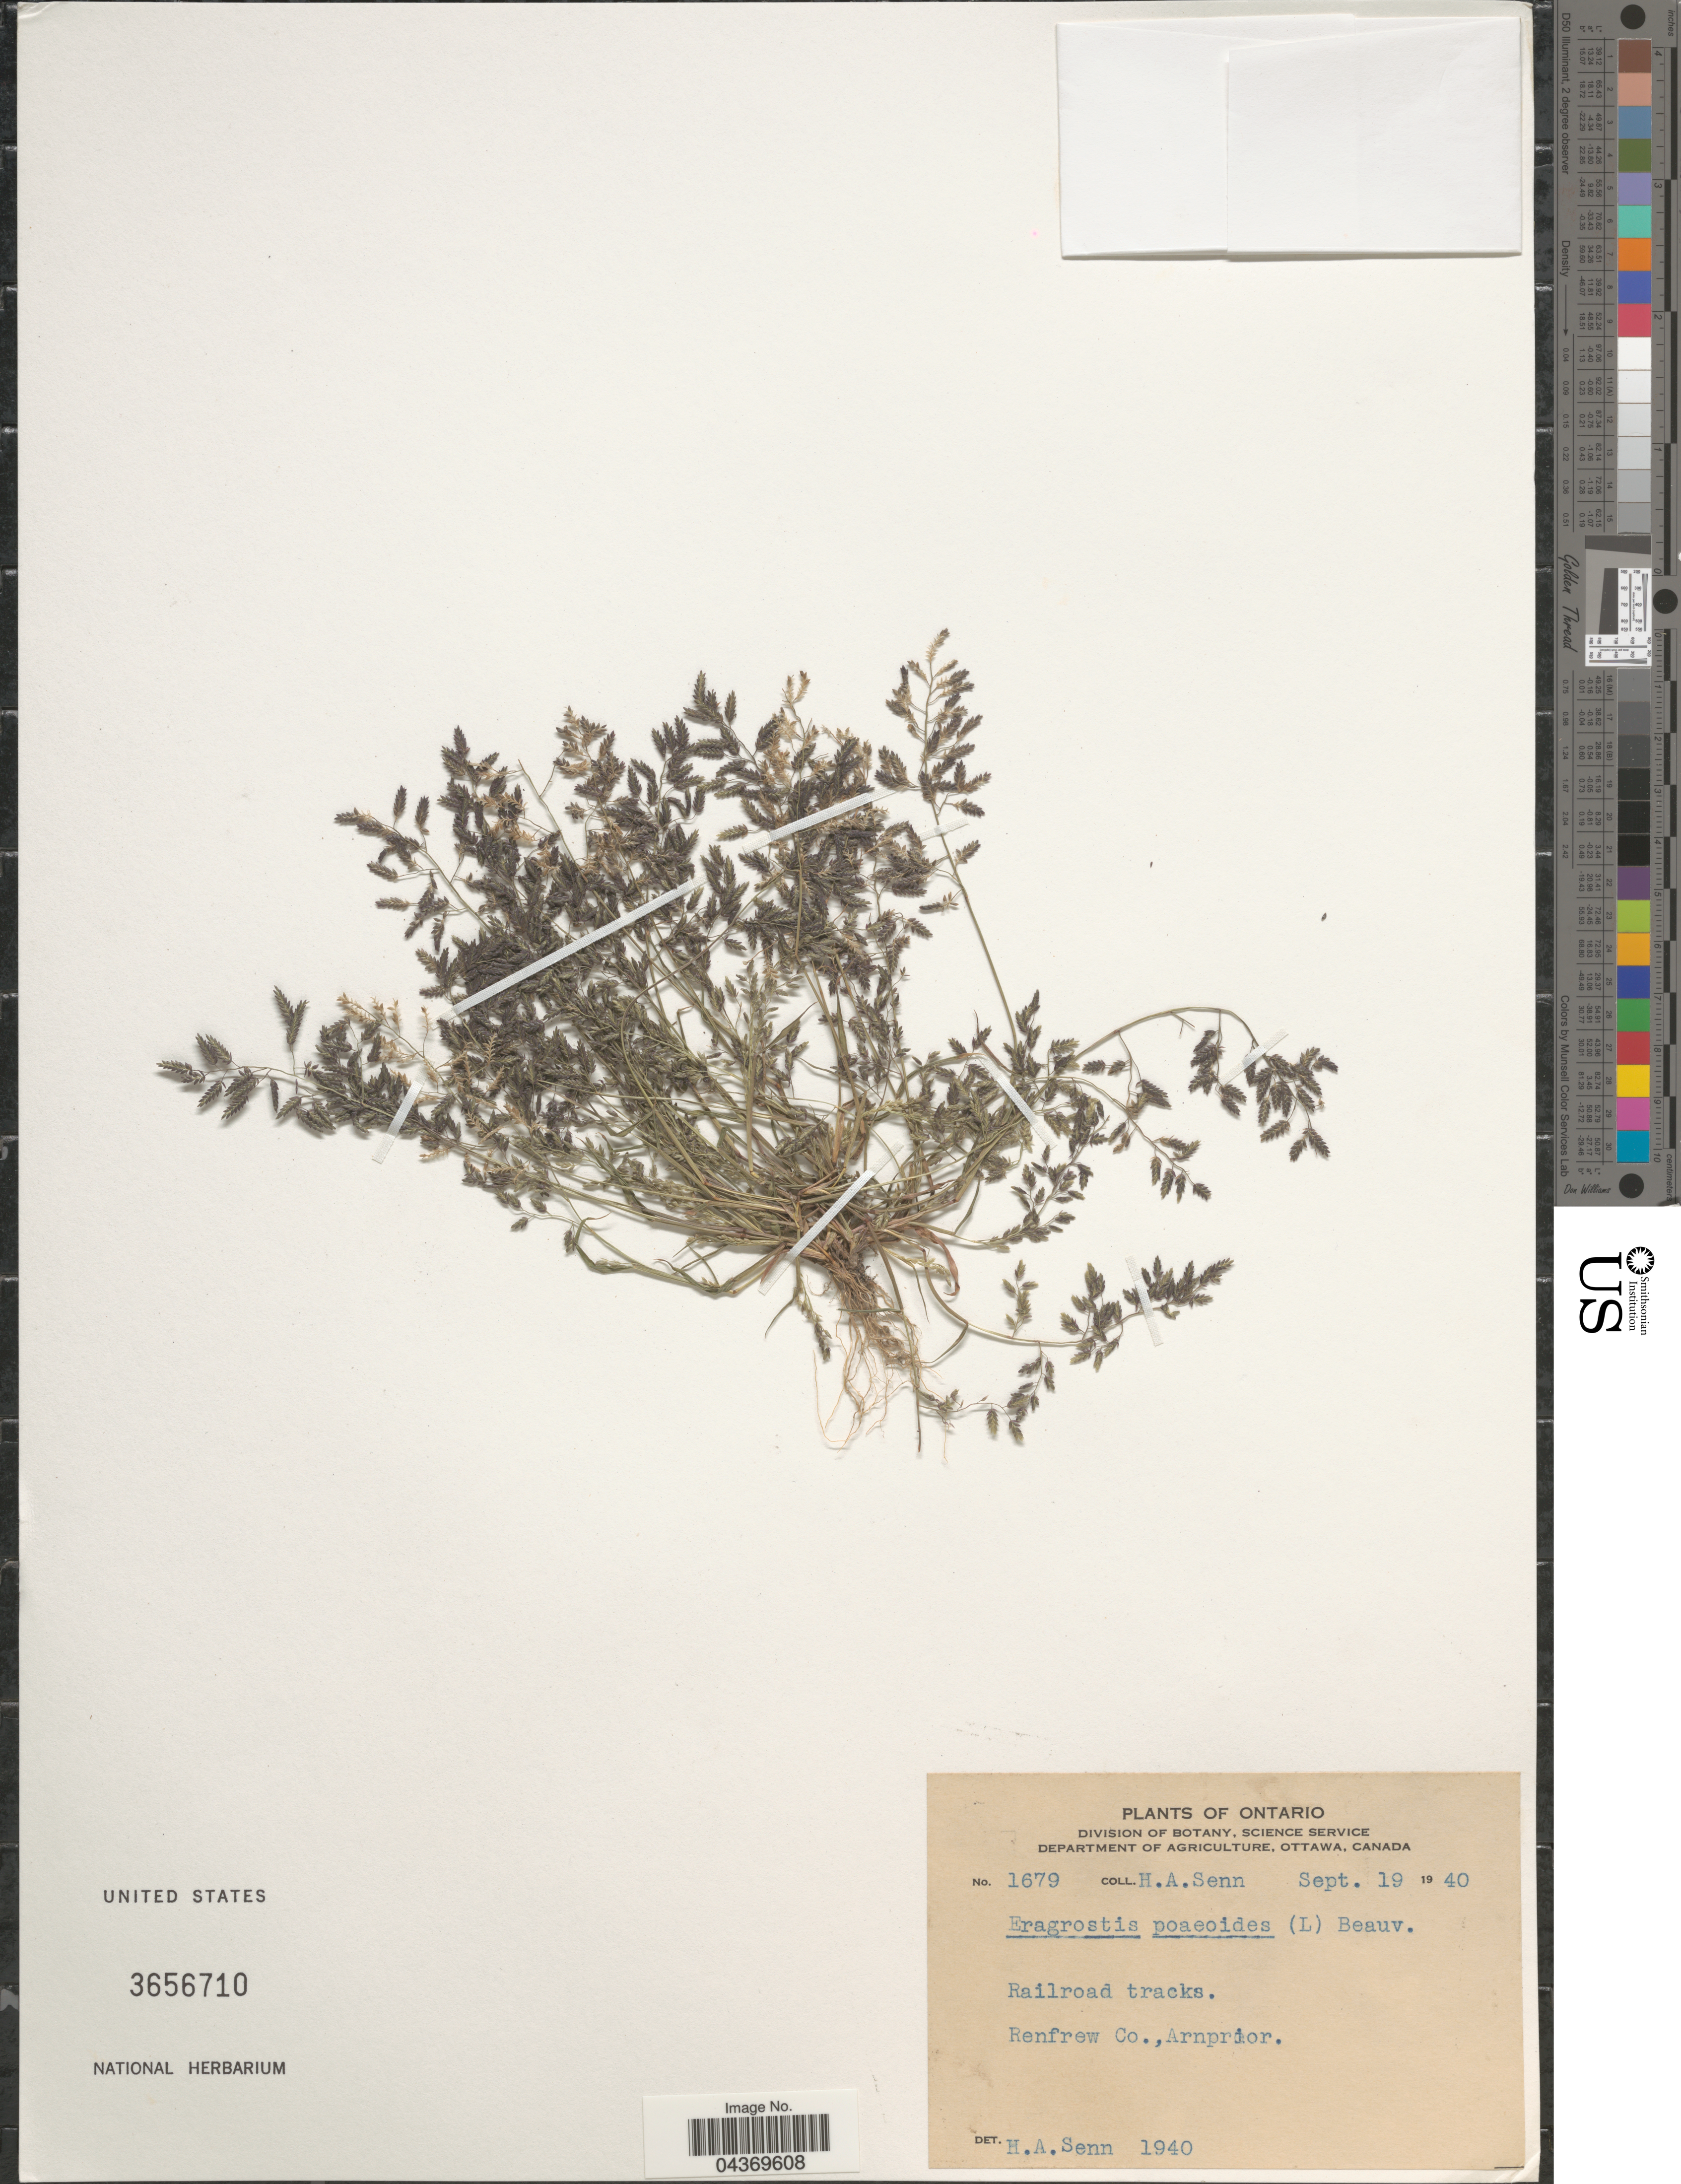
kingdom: Plantae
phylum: Tracheophyta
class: Liliopsida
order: Poales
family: Poaceae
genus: Eragrostis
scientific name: Eragrostis minor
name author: Host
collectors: H. Senn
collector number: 1679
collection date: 1940-09-19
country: Canada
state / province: Ontario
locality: Railroad tracks. Renfrew Co., Arnprior.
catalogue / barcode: US 3656710